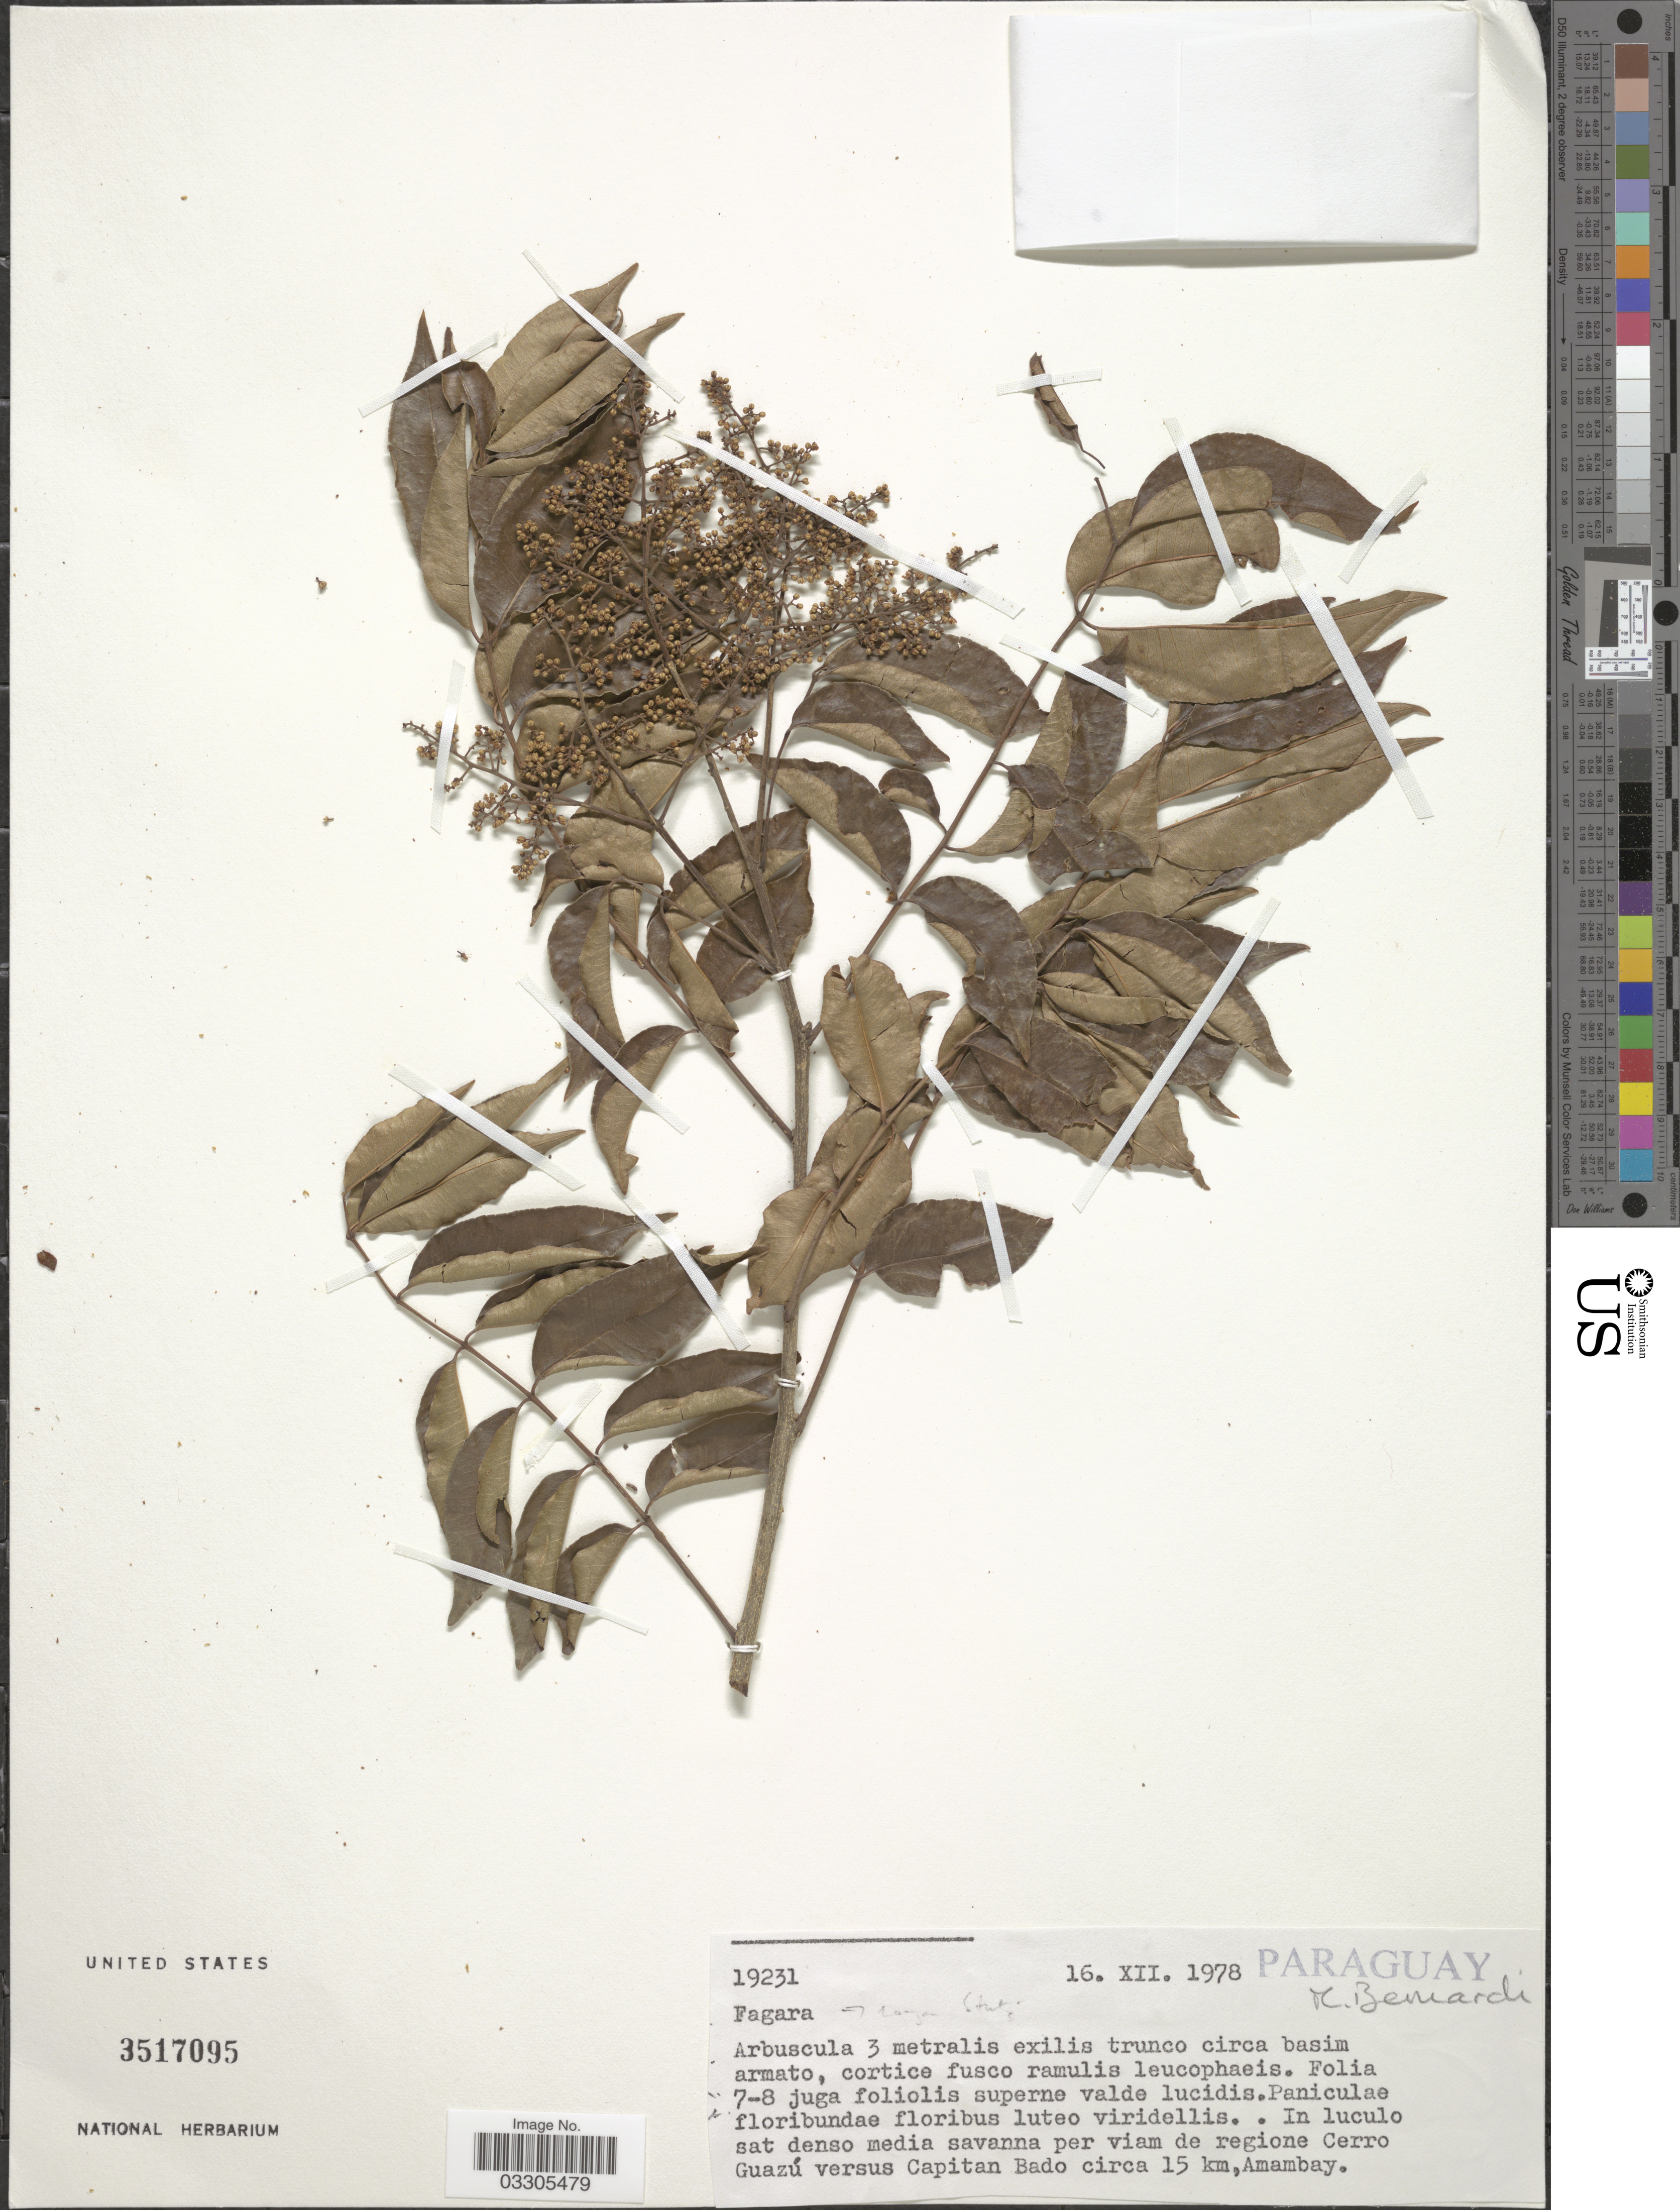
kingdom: Plantae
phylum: Tracheophyta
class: Magnoliopsida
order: Sapindales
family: Rutaceae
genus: Zanthoxylum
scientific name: Zanthoxylum sp.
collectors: M. Bernardi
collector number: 19231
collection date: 1978-12-16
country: Paraguay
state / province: Amambay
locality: In luculo sat denso media savanna per viam de regione Cerro Guazú versus Capitan Bado circa 15 km.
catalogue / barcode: US 3517095